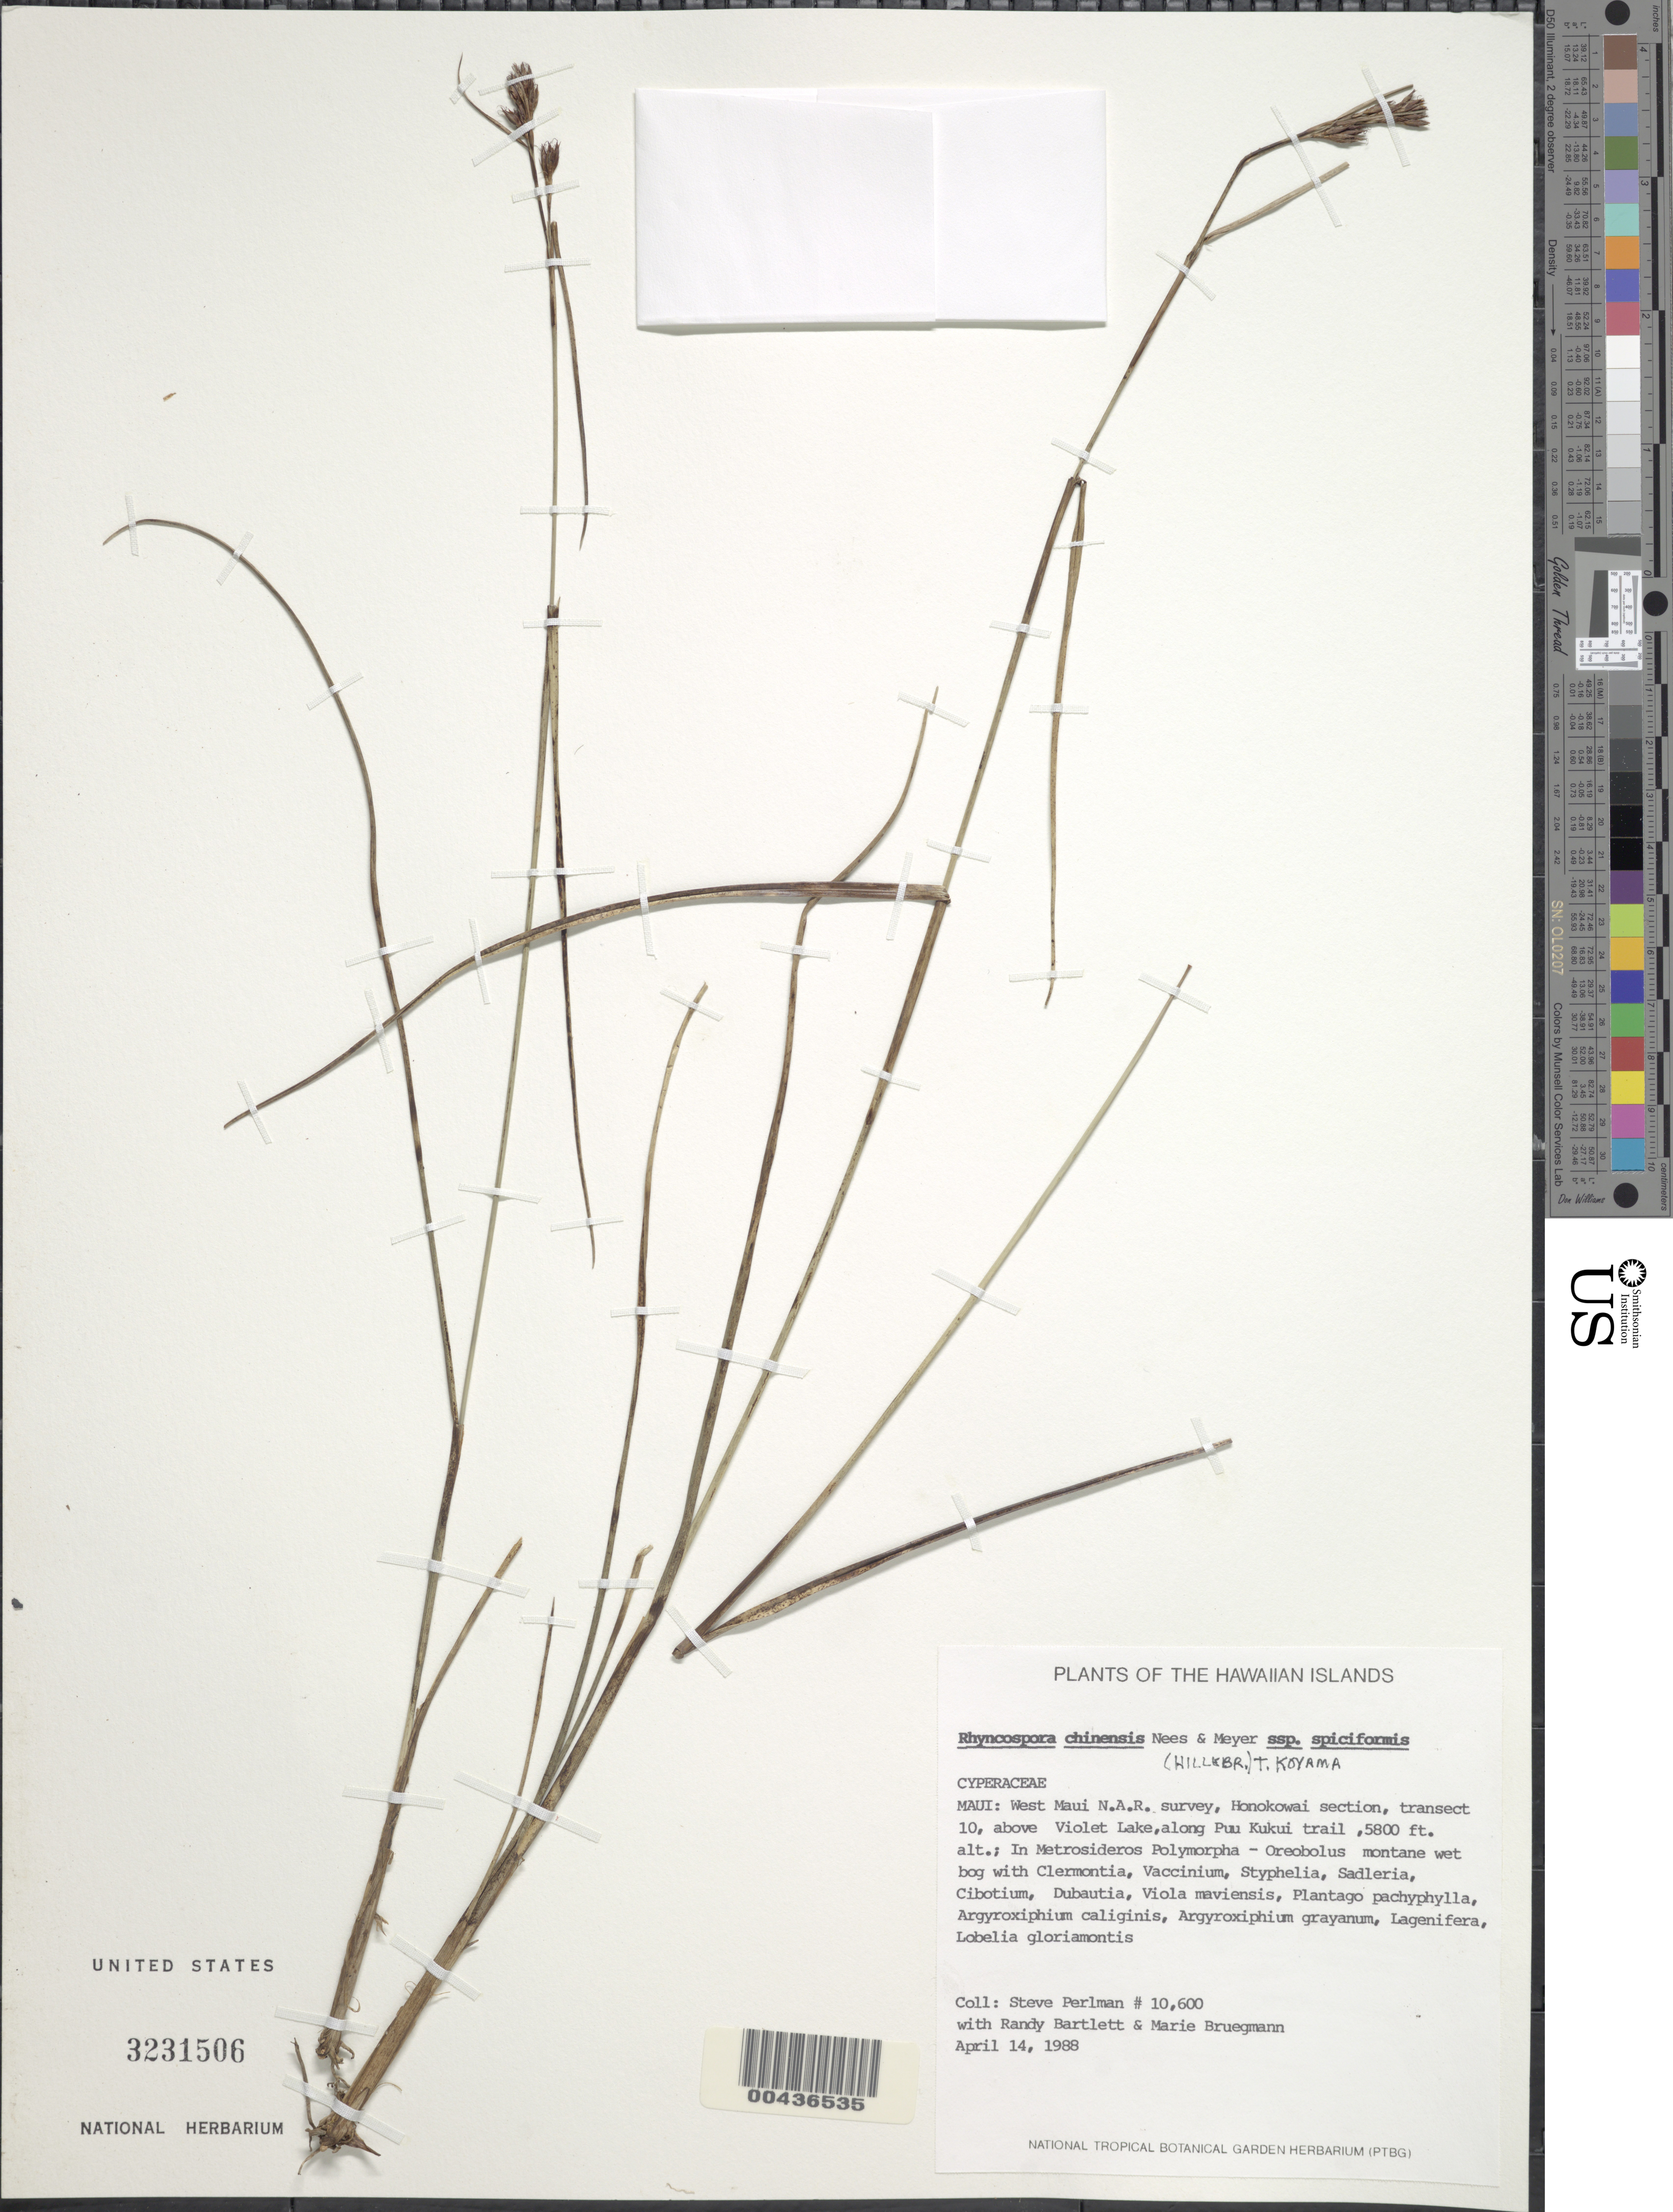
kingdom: Plantae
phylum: Tracheophyta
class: Liliopsida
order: Poales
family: Cyperaceae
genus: Rhynchospora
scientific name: Rhynchospora chinensis subsp. spiciformis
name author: (Hillebr.) T. Koyama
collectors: S. P. Perlman, R. Bartlett & M. Bruegmann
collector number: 10600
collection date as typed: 14 Apr 1988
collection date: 1988-04-14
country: United States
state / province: Hawaii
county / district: Maui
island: Maui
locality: West Maui N.A.R. survey, Honokowai section, transect 10, above Violet Lake, along Puu Kukui trail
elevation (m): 1768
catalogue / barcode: US 3231506